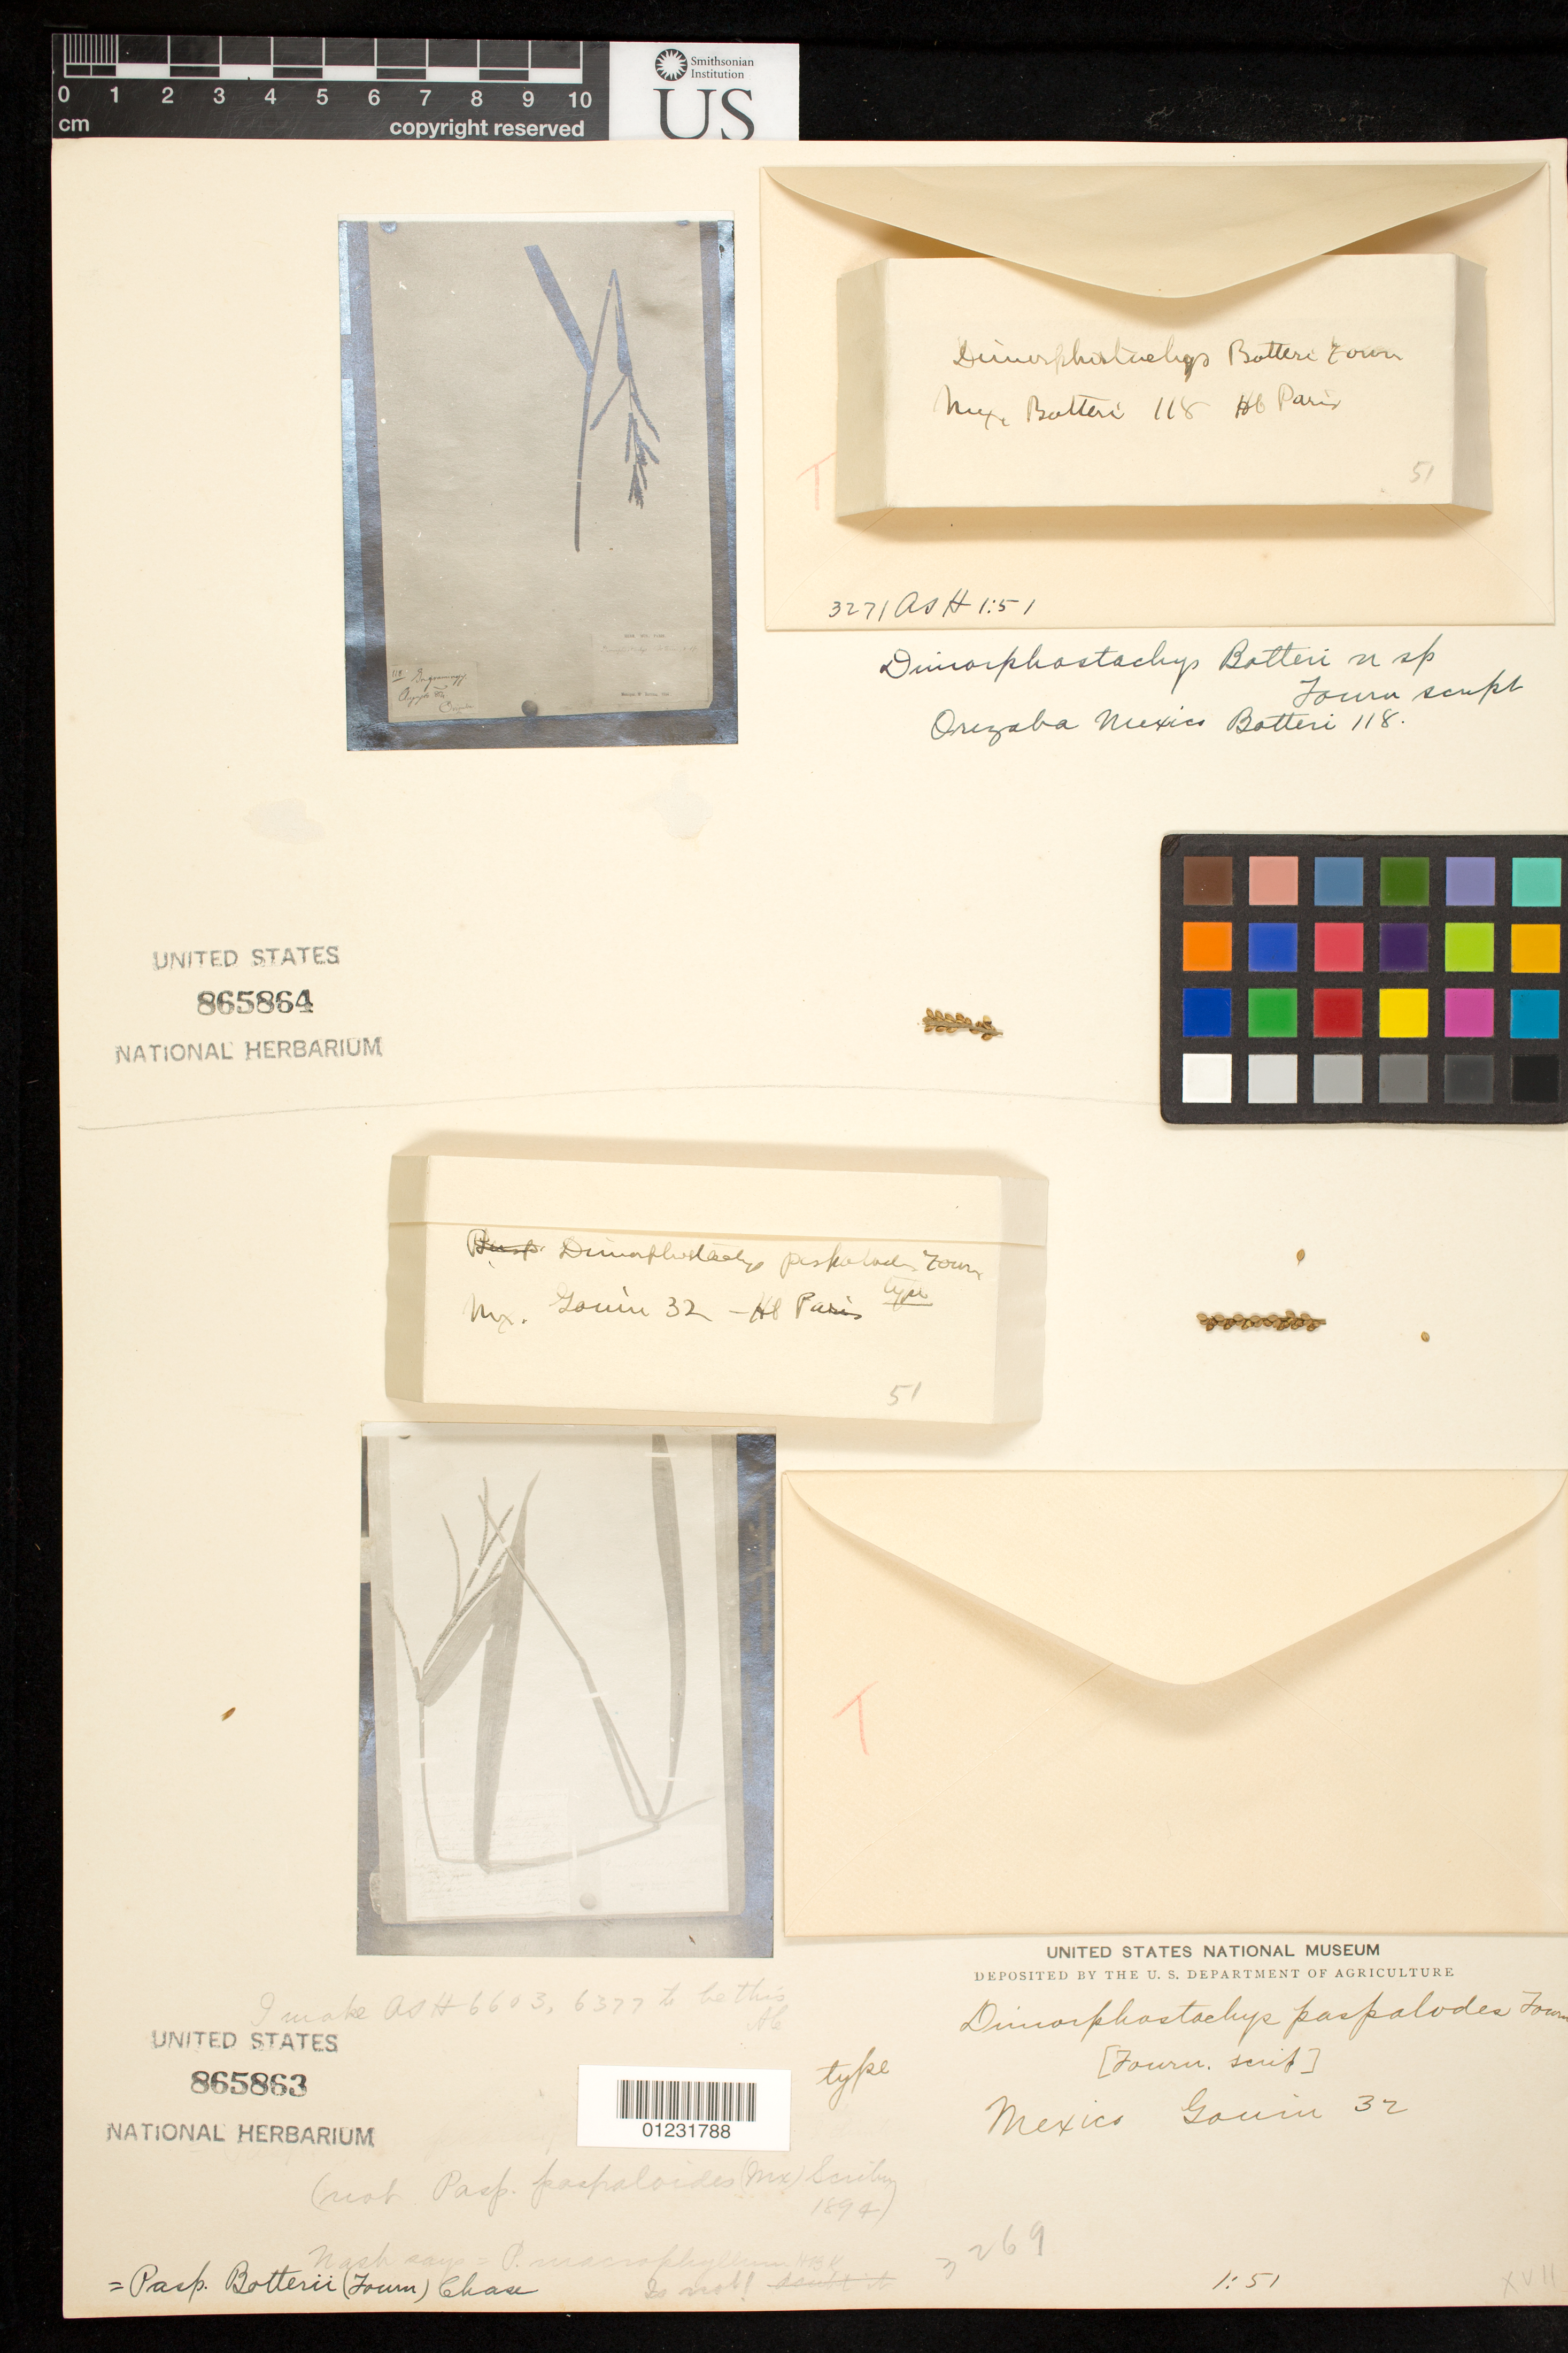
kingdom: Plantae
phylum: Tracheophyta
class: Liliopsida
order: Poales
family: Poaceae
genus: Dimorphostachys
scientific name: Dimorphostachys botterii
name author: E. Fourn.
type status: Isotype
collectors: M. Botteri & A. L. Sumichrast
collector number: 118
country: Mexico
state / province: Veracruz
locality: Orizaba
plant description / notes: Fragmentary material of type specimen ex herb. Paris.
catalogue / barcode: US 865864